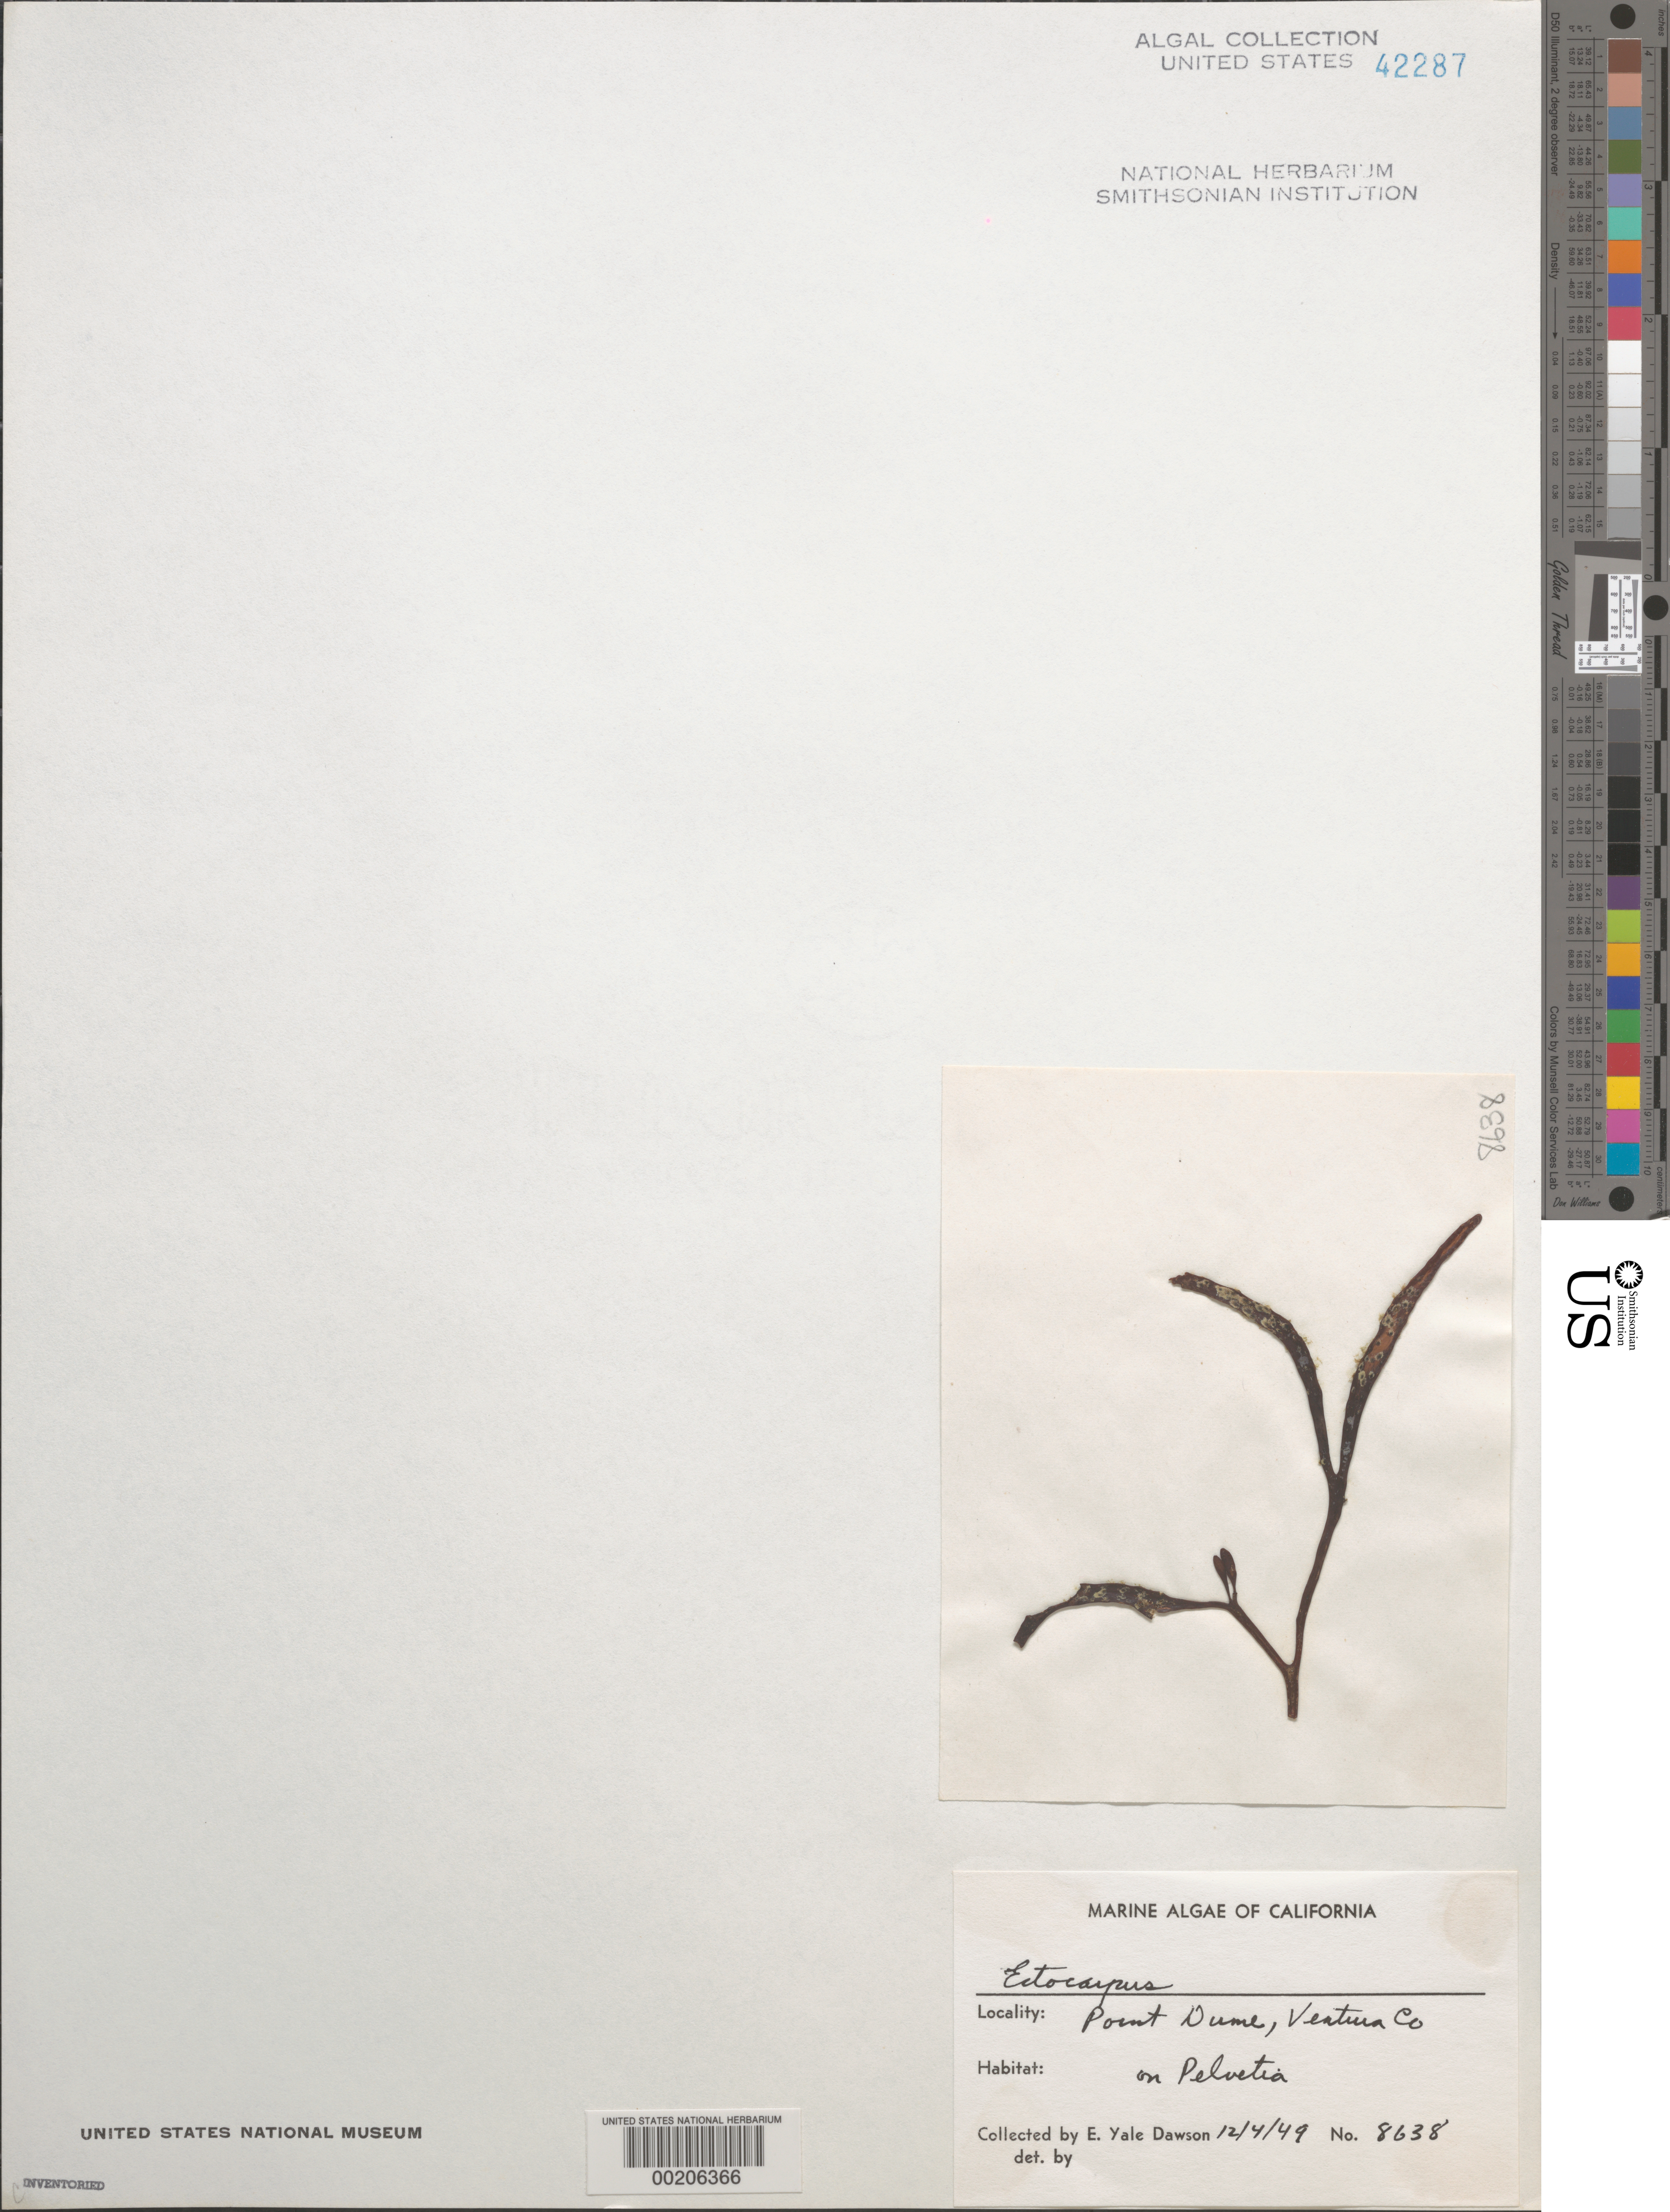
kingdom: Chromista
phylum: Ochrophyta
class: Phaeophyceae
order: Ectocarpales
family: Ectocarpaceae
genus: Ectocarpus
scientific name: Ectocarpus sp.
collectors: E. Y. Dawson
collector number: EYD 8638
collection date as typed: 04 Dec 1949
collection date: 1949-12-04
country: United States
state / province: California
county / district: Ventura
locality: Point Dume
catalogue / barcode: US 42287